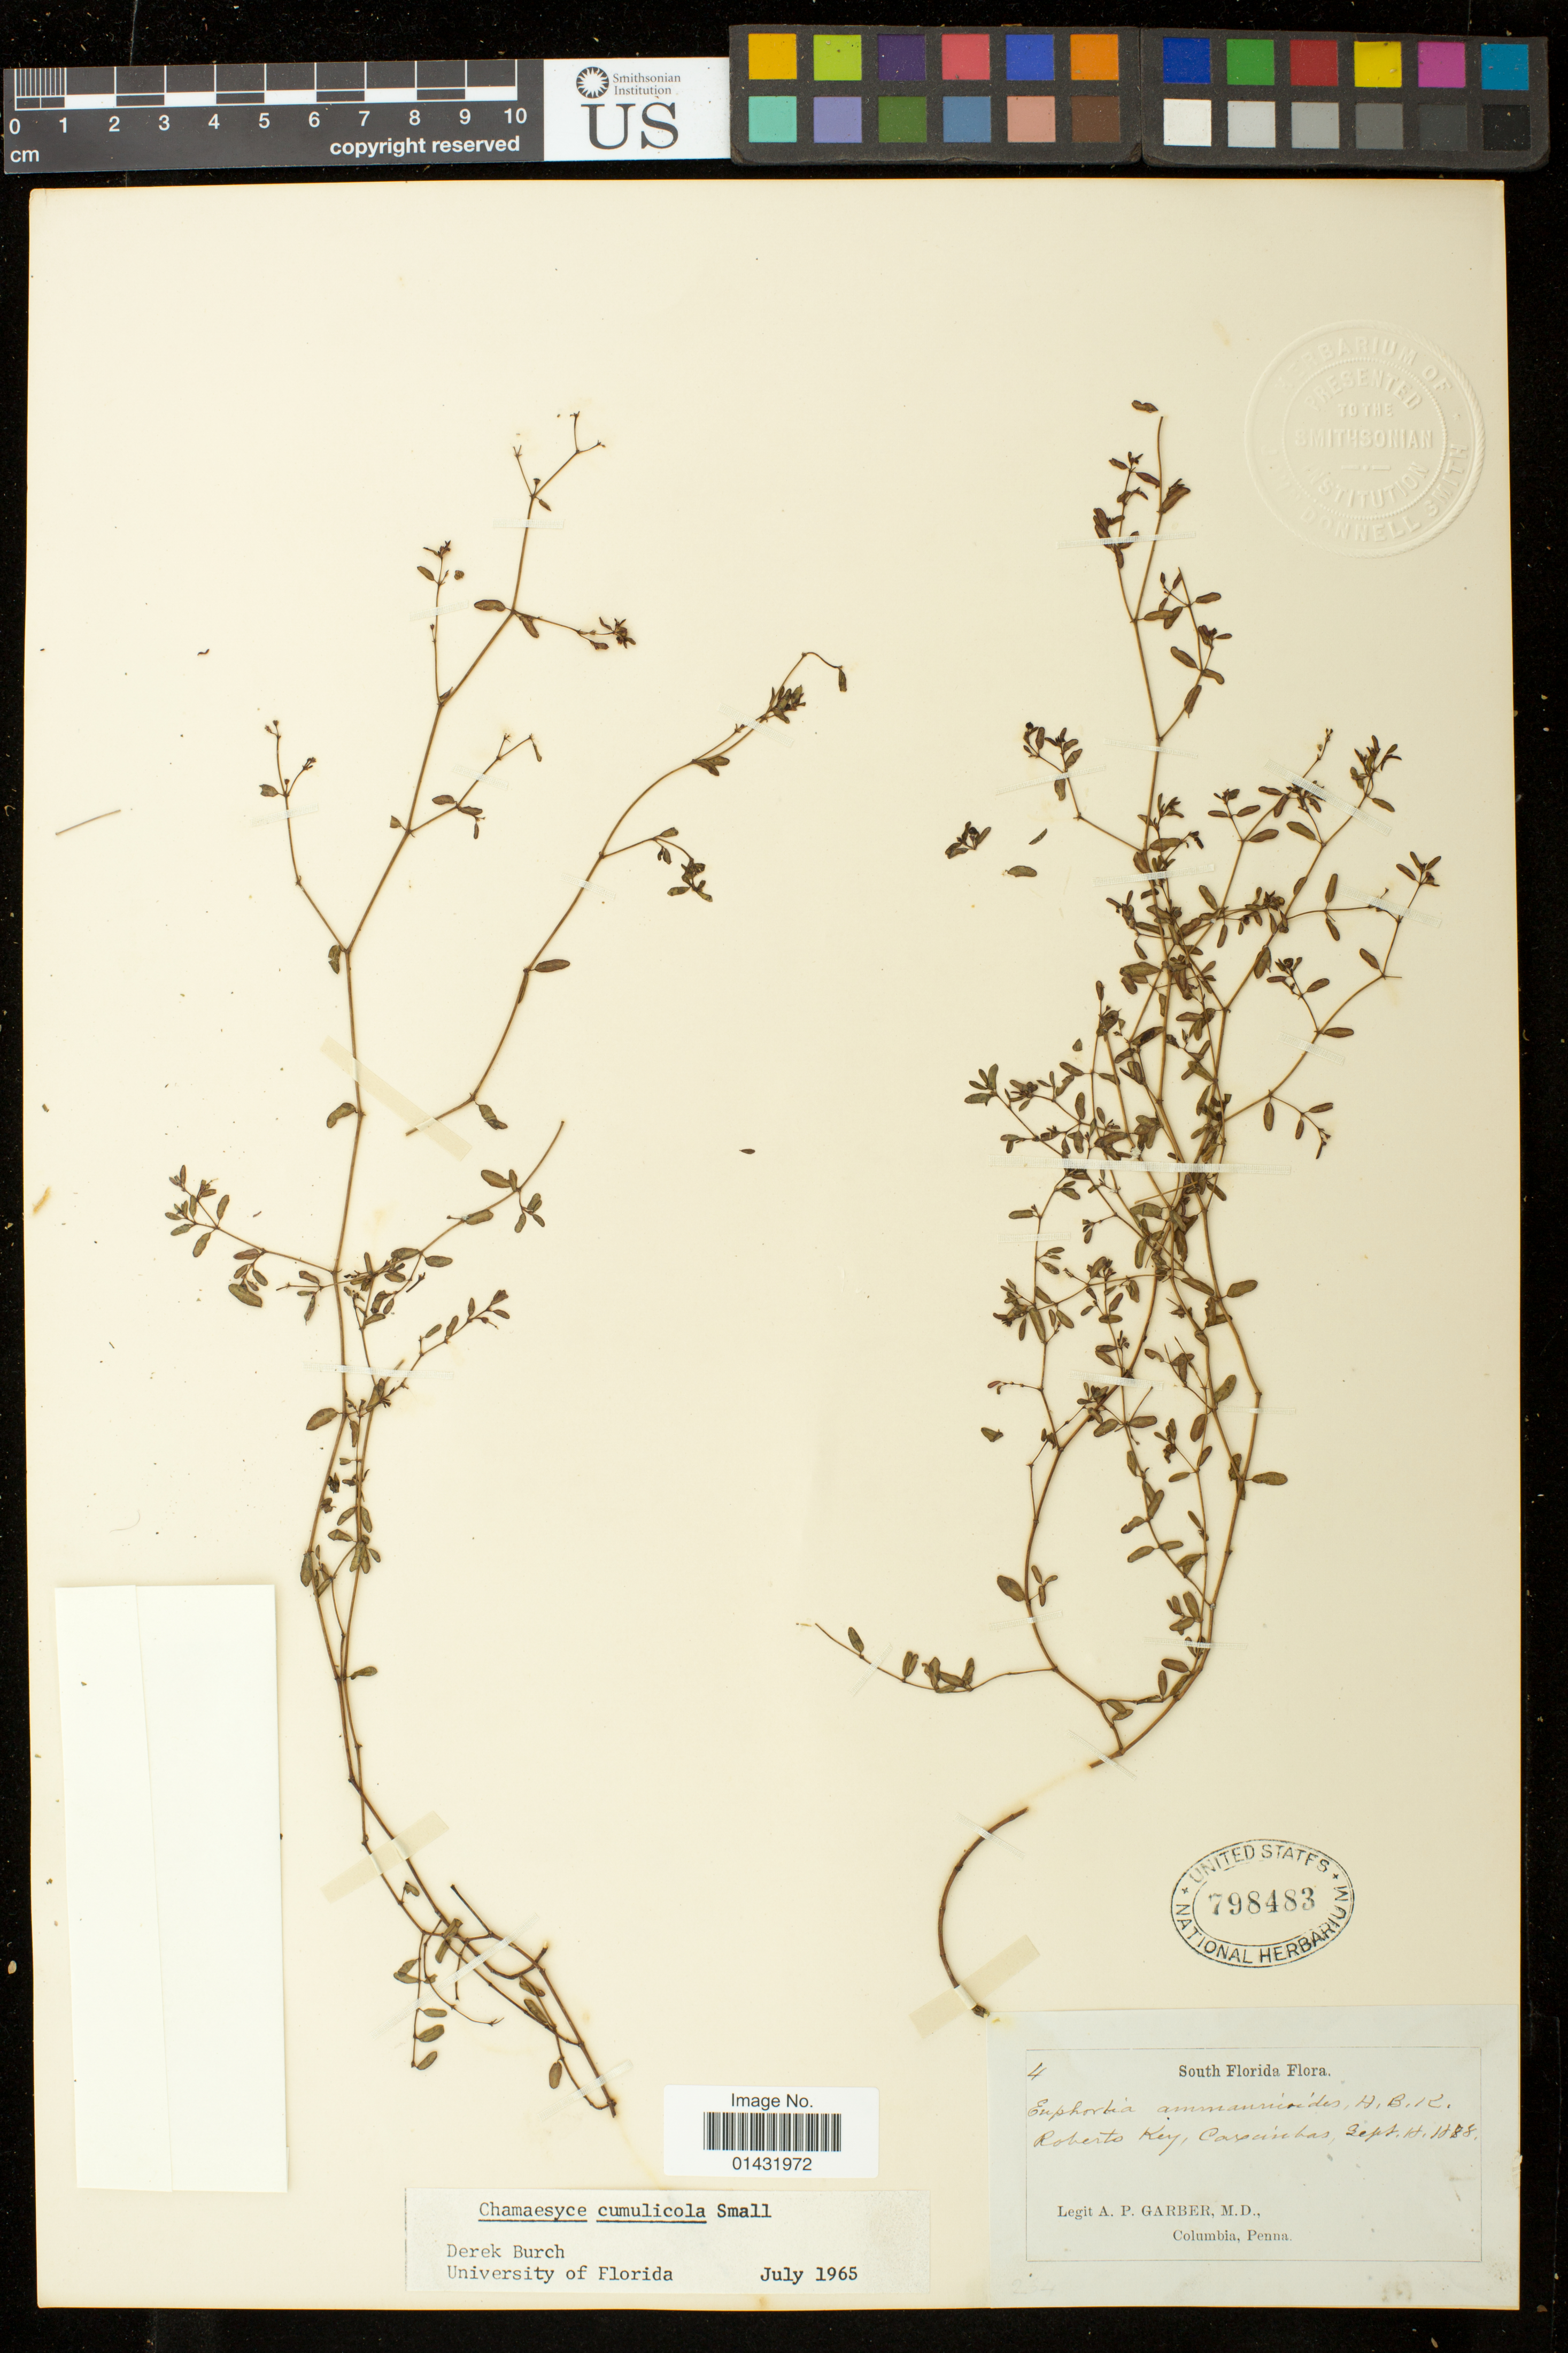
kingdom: Plantae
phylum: Tracheophyta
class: Magnoliopsida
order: Malpighiales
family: Euphorbiaceae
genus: Euphorbia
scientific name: Euphorbia cumulicola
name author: (Small) Oudejans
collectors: A. P. Garber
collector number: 4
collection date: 1898-09-18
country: United States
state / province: Florida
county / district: Collier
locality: South Florida; Roberts Key, Caxambas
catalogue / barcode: US 798483